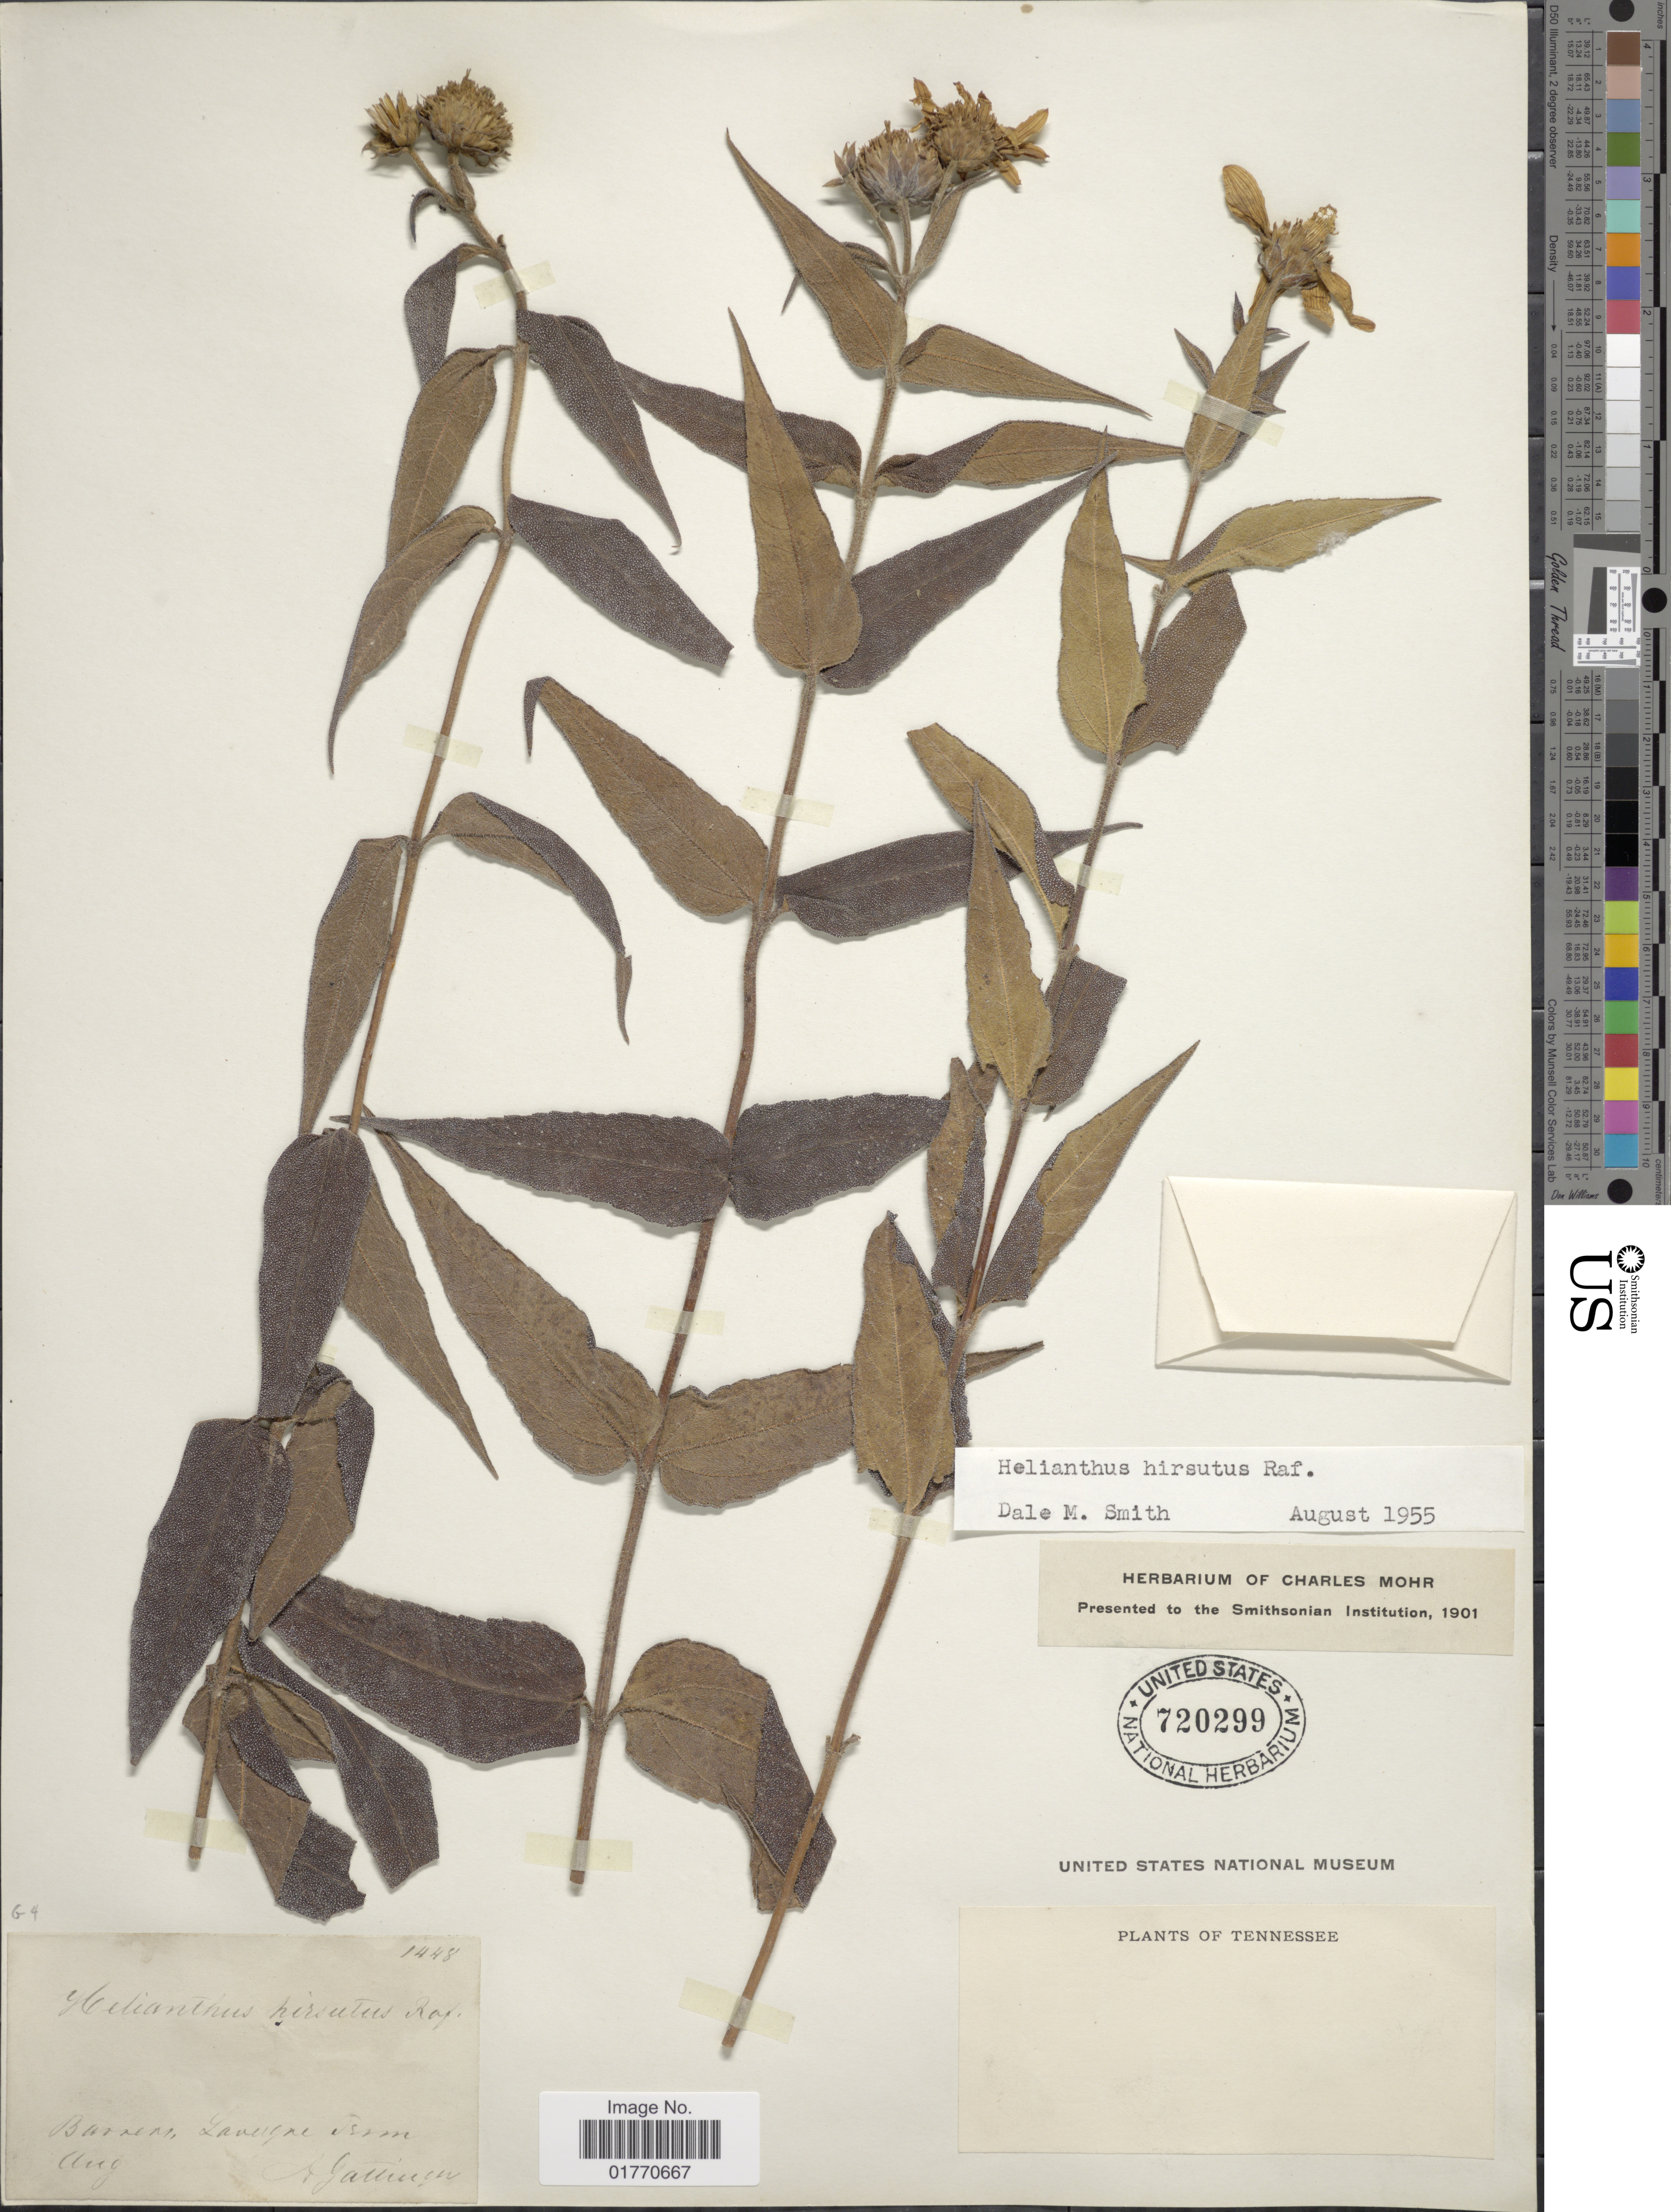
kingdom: Plantae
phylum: Tracheophyta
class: Magnoliopsida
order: Asterales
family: Asteraceae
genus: Helianthus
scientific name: Helianthus hirsutus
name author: Raf.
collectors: A. Gattinger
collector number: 1448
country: United States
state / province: Tennessee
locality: Barrens, Lavergne.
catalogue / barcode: US 720299